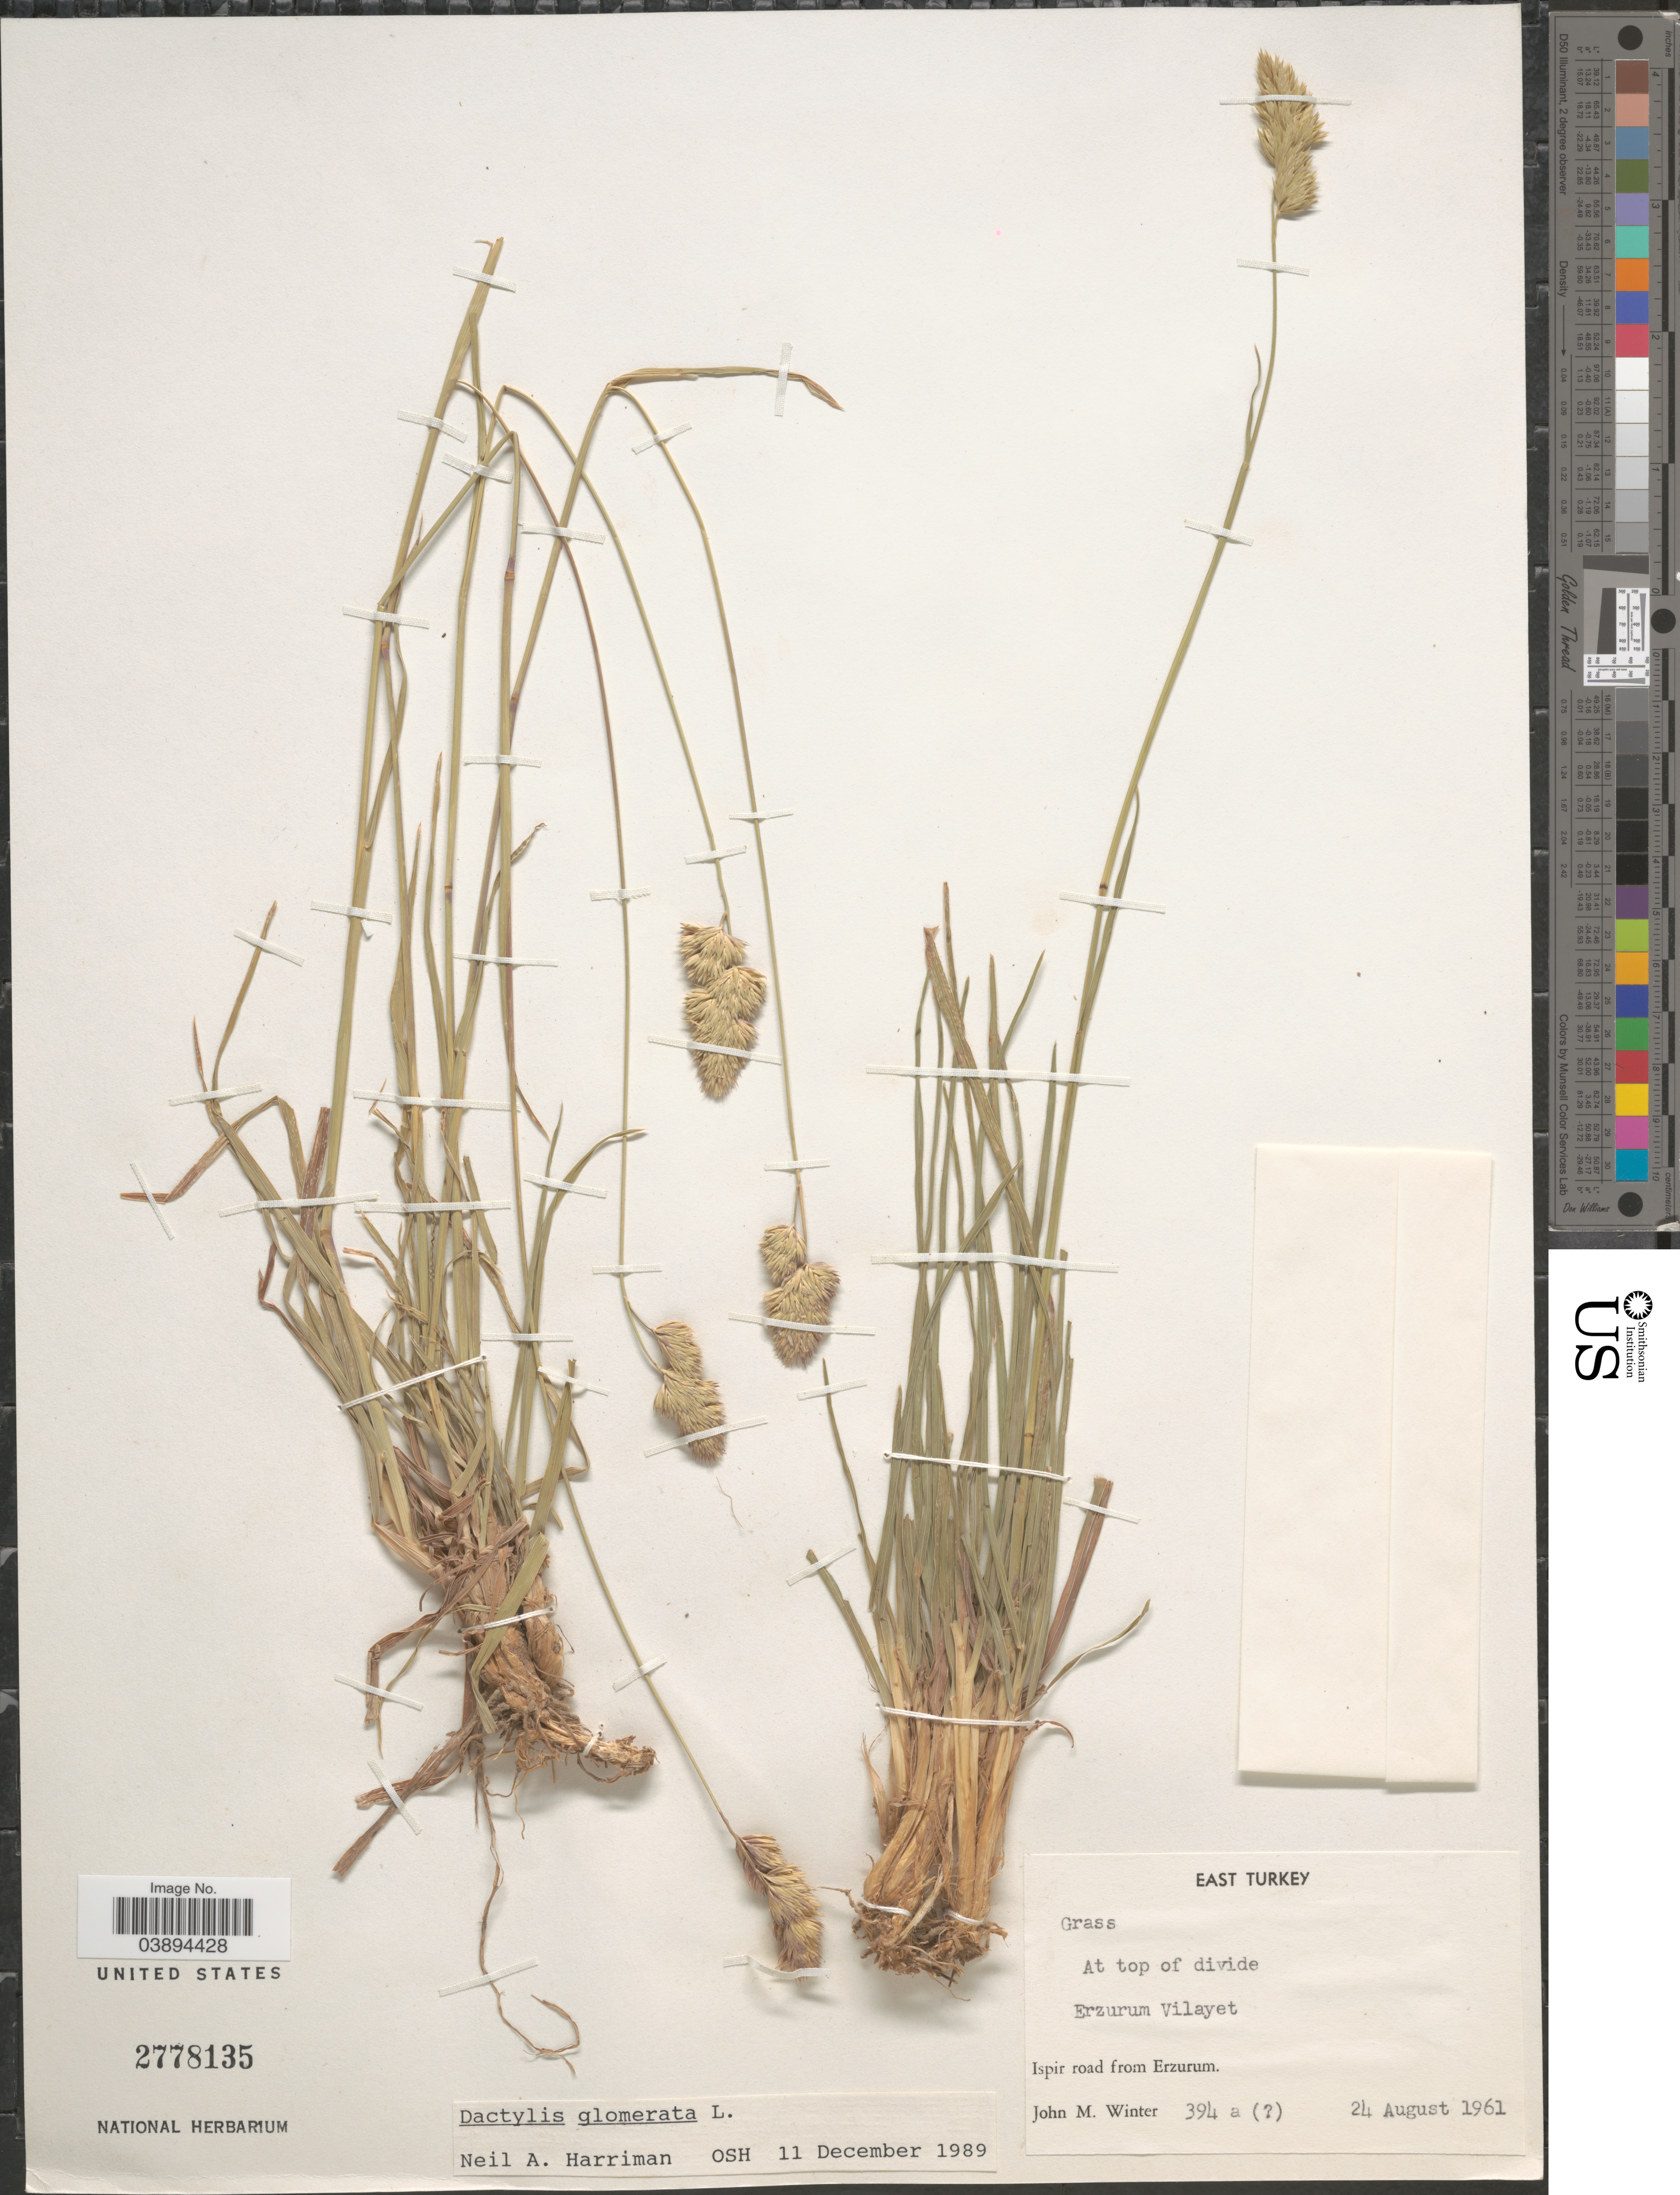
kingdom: Plantae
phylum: Tracheophyta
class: Liliopsida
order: Poales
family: Poaceae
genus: Dactylis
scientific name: Dactylis glomerata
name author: L.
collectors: J. M. Winter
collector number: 394a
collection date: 1961-08-24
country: Turkey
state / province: Erzurum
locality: East Turkey. At top of divide. Erzurum Vilayet. Ispir road from Erzurum.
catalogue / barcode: US 2778135